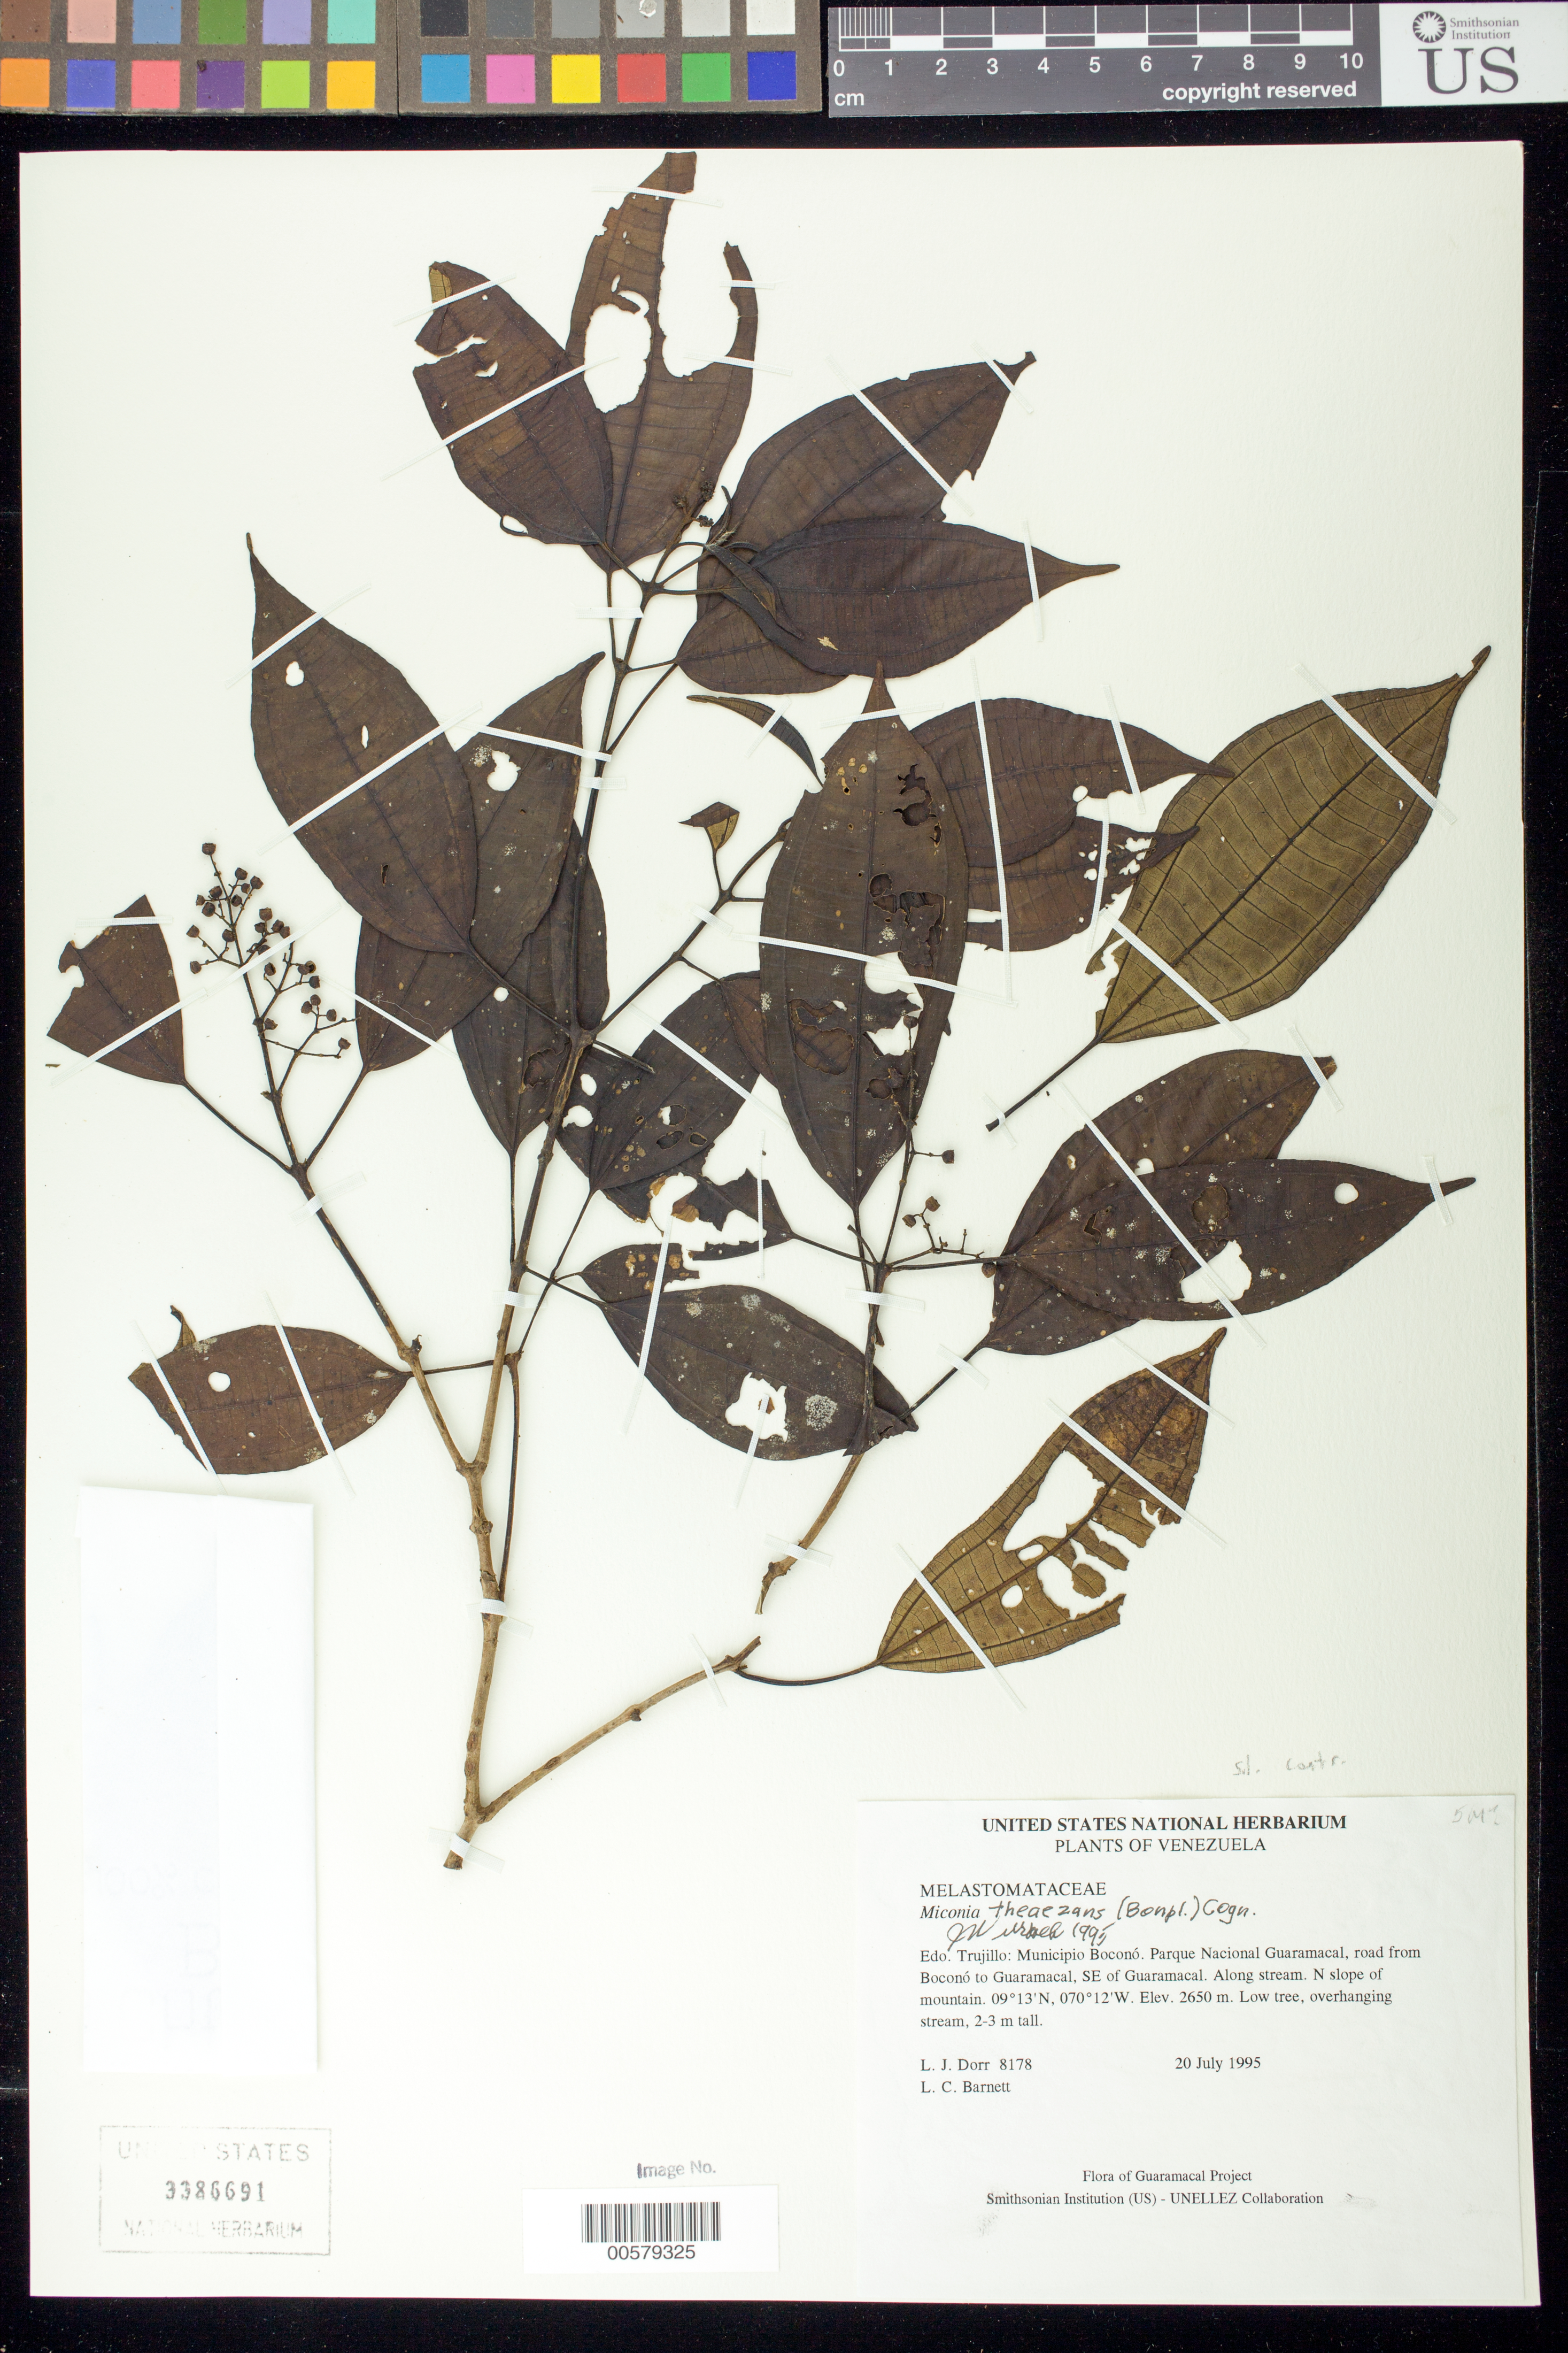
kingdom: Plantae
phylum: Tracheophyta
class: Magnoliopsida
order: Myrtales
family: Melastomataceae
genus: Miconia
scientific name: Miconia theizans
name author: (Bonpl.) Cogn.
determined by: Wurdack, John J., (US), US (UNITED STATES)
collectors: L. J. Dorr & L. C. Barnett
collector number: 8178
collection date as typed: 20 Jul 1995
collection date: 1995-07-20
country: Venezuela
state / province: Trujillo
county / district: Boconó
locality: Parque Nacional Guaramacal, road from Boconó to Guaramacal, SE of Guaramacal. Along stream. N slope of mountain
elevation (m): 2650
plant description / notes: PORT, US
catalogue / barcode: US 3386691